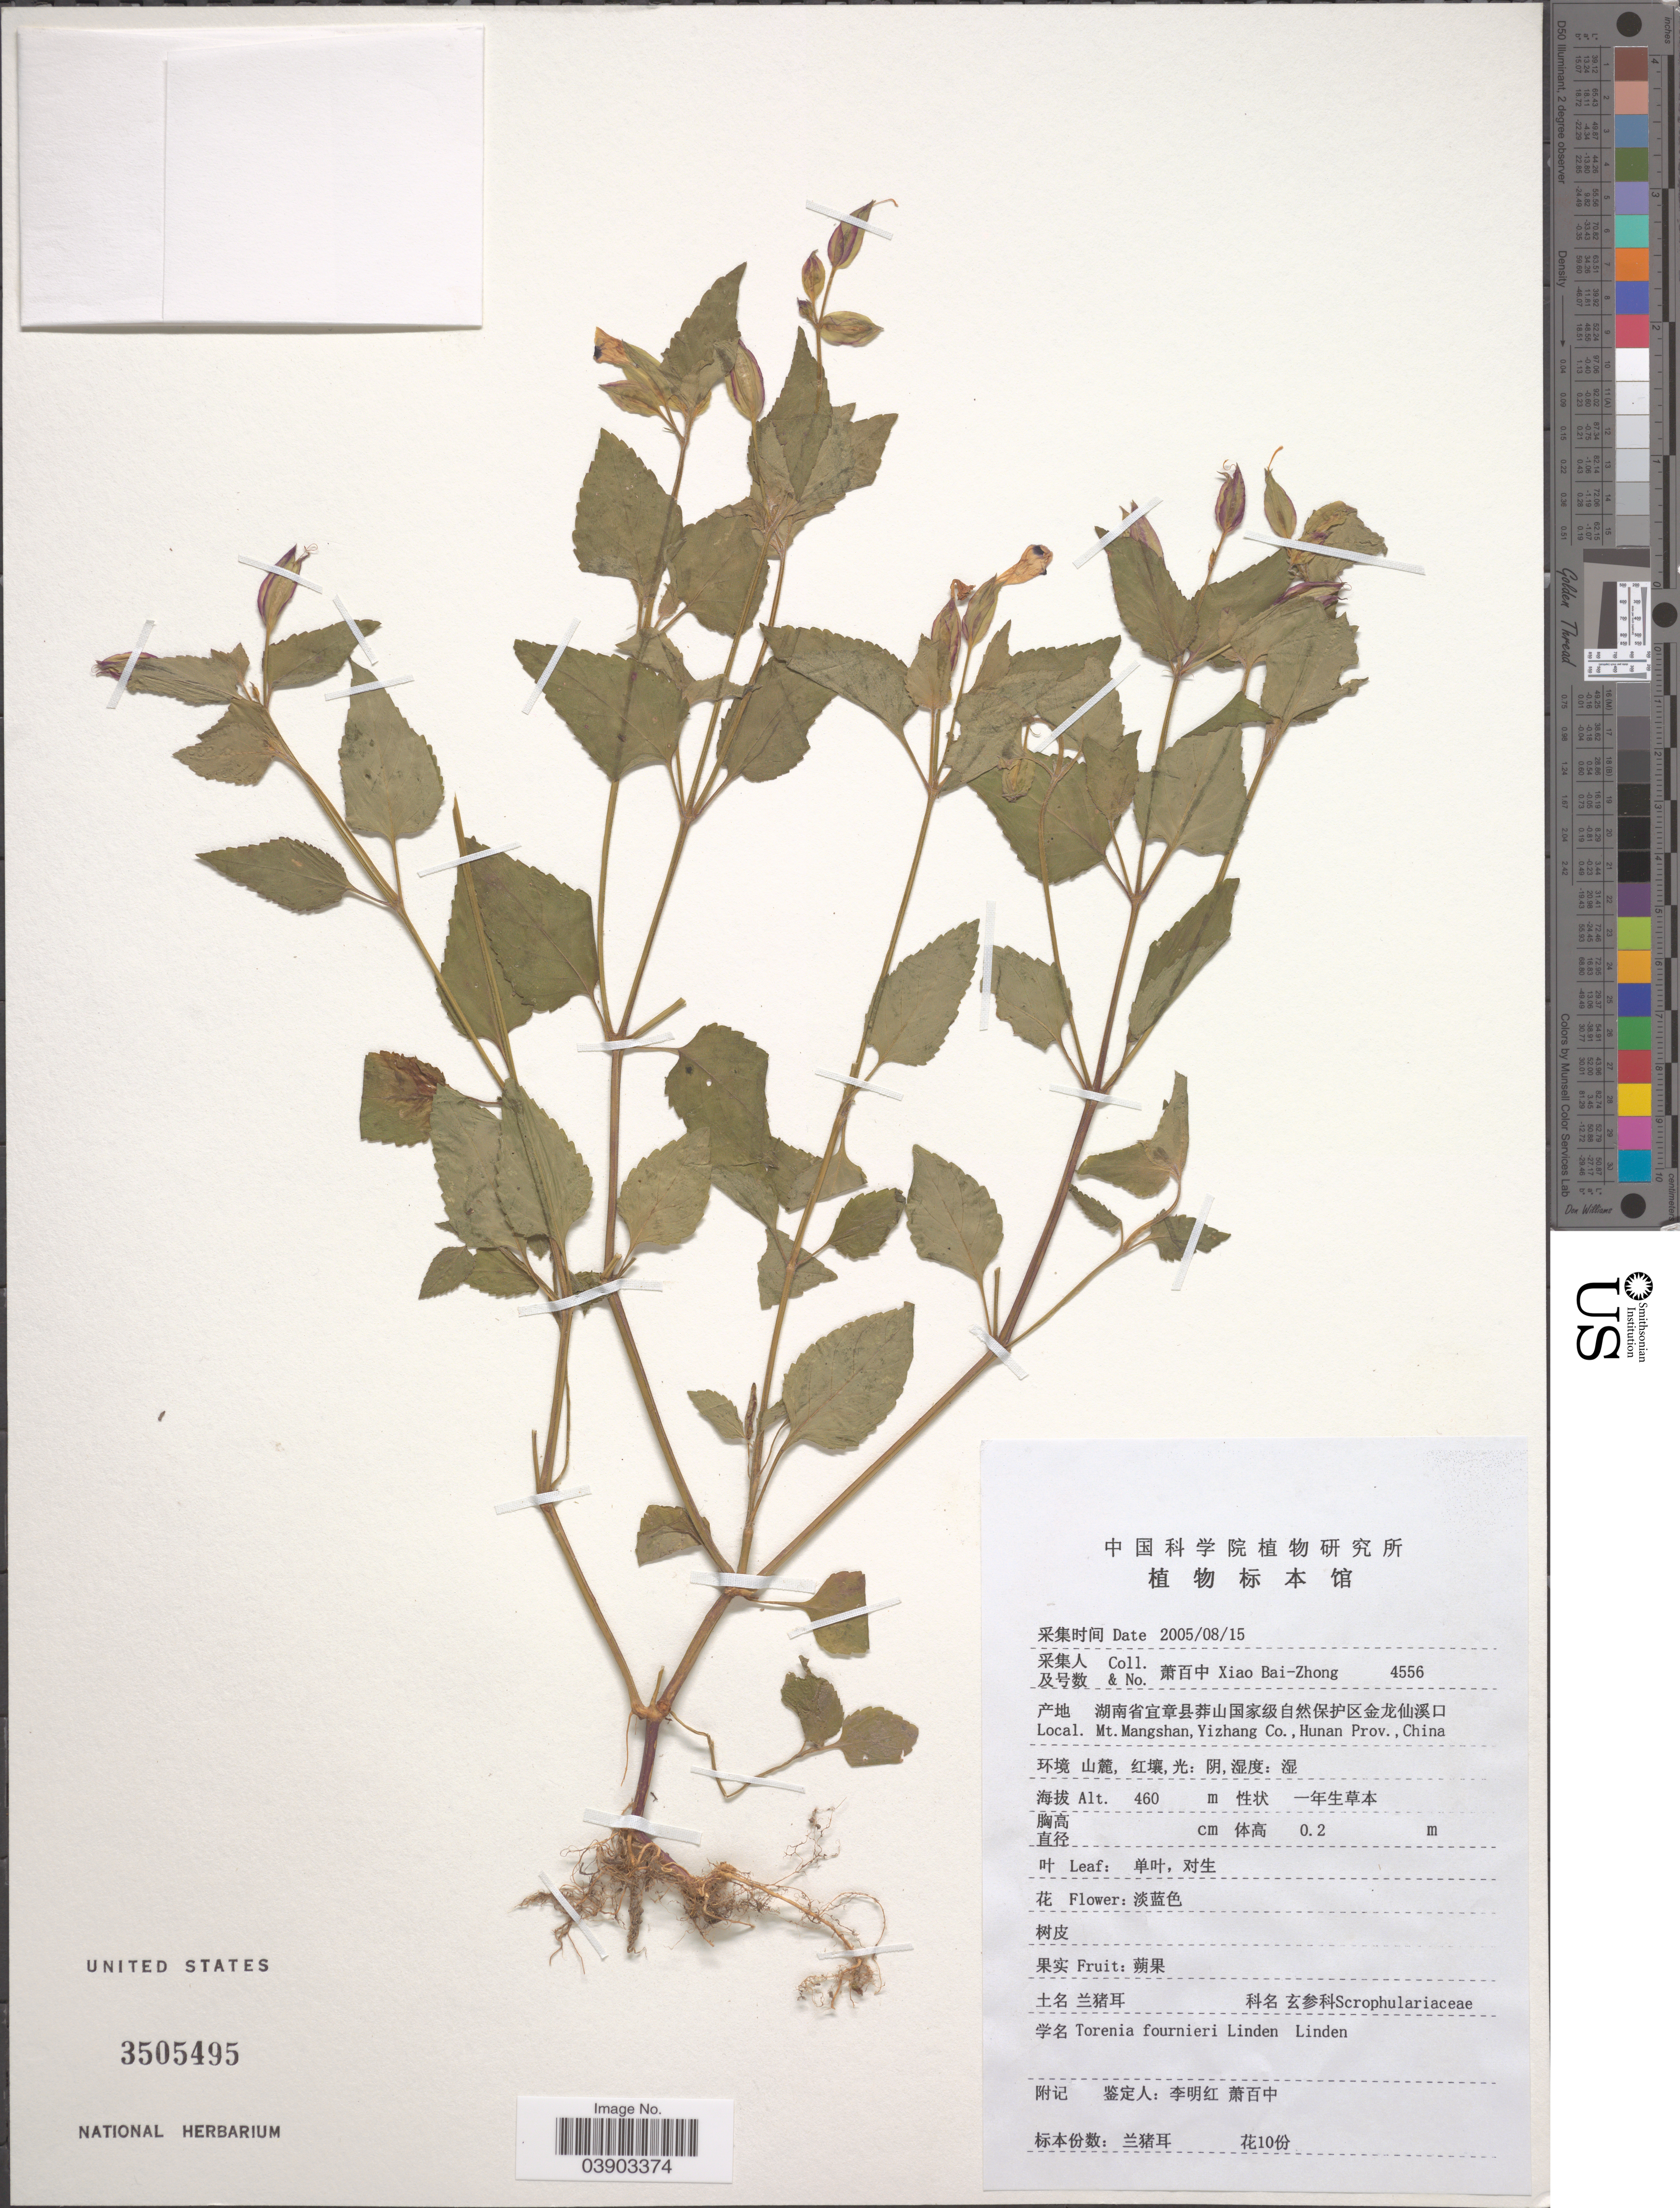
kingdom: Plantae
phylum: Tracheophyta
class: Magnoliopsida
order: Lamiales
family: Linderniaceae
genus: Torenia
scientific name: Torenia fournieri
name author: Linden ex E. Fourn.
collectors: B. Z. Xiao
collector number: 4556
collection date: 2005-08-15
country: China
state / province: Hunan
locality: Mt. Mangshan, Yizhang Co.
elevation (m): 460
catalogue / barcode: US 3505495